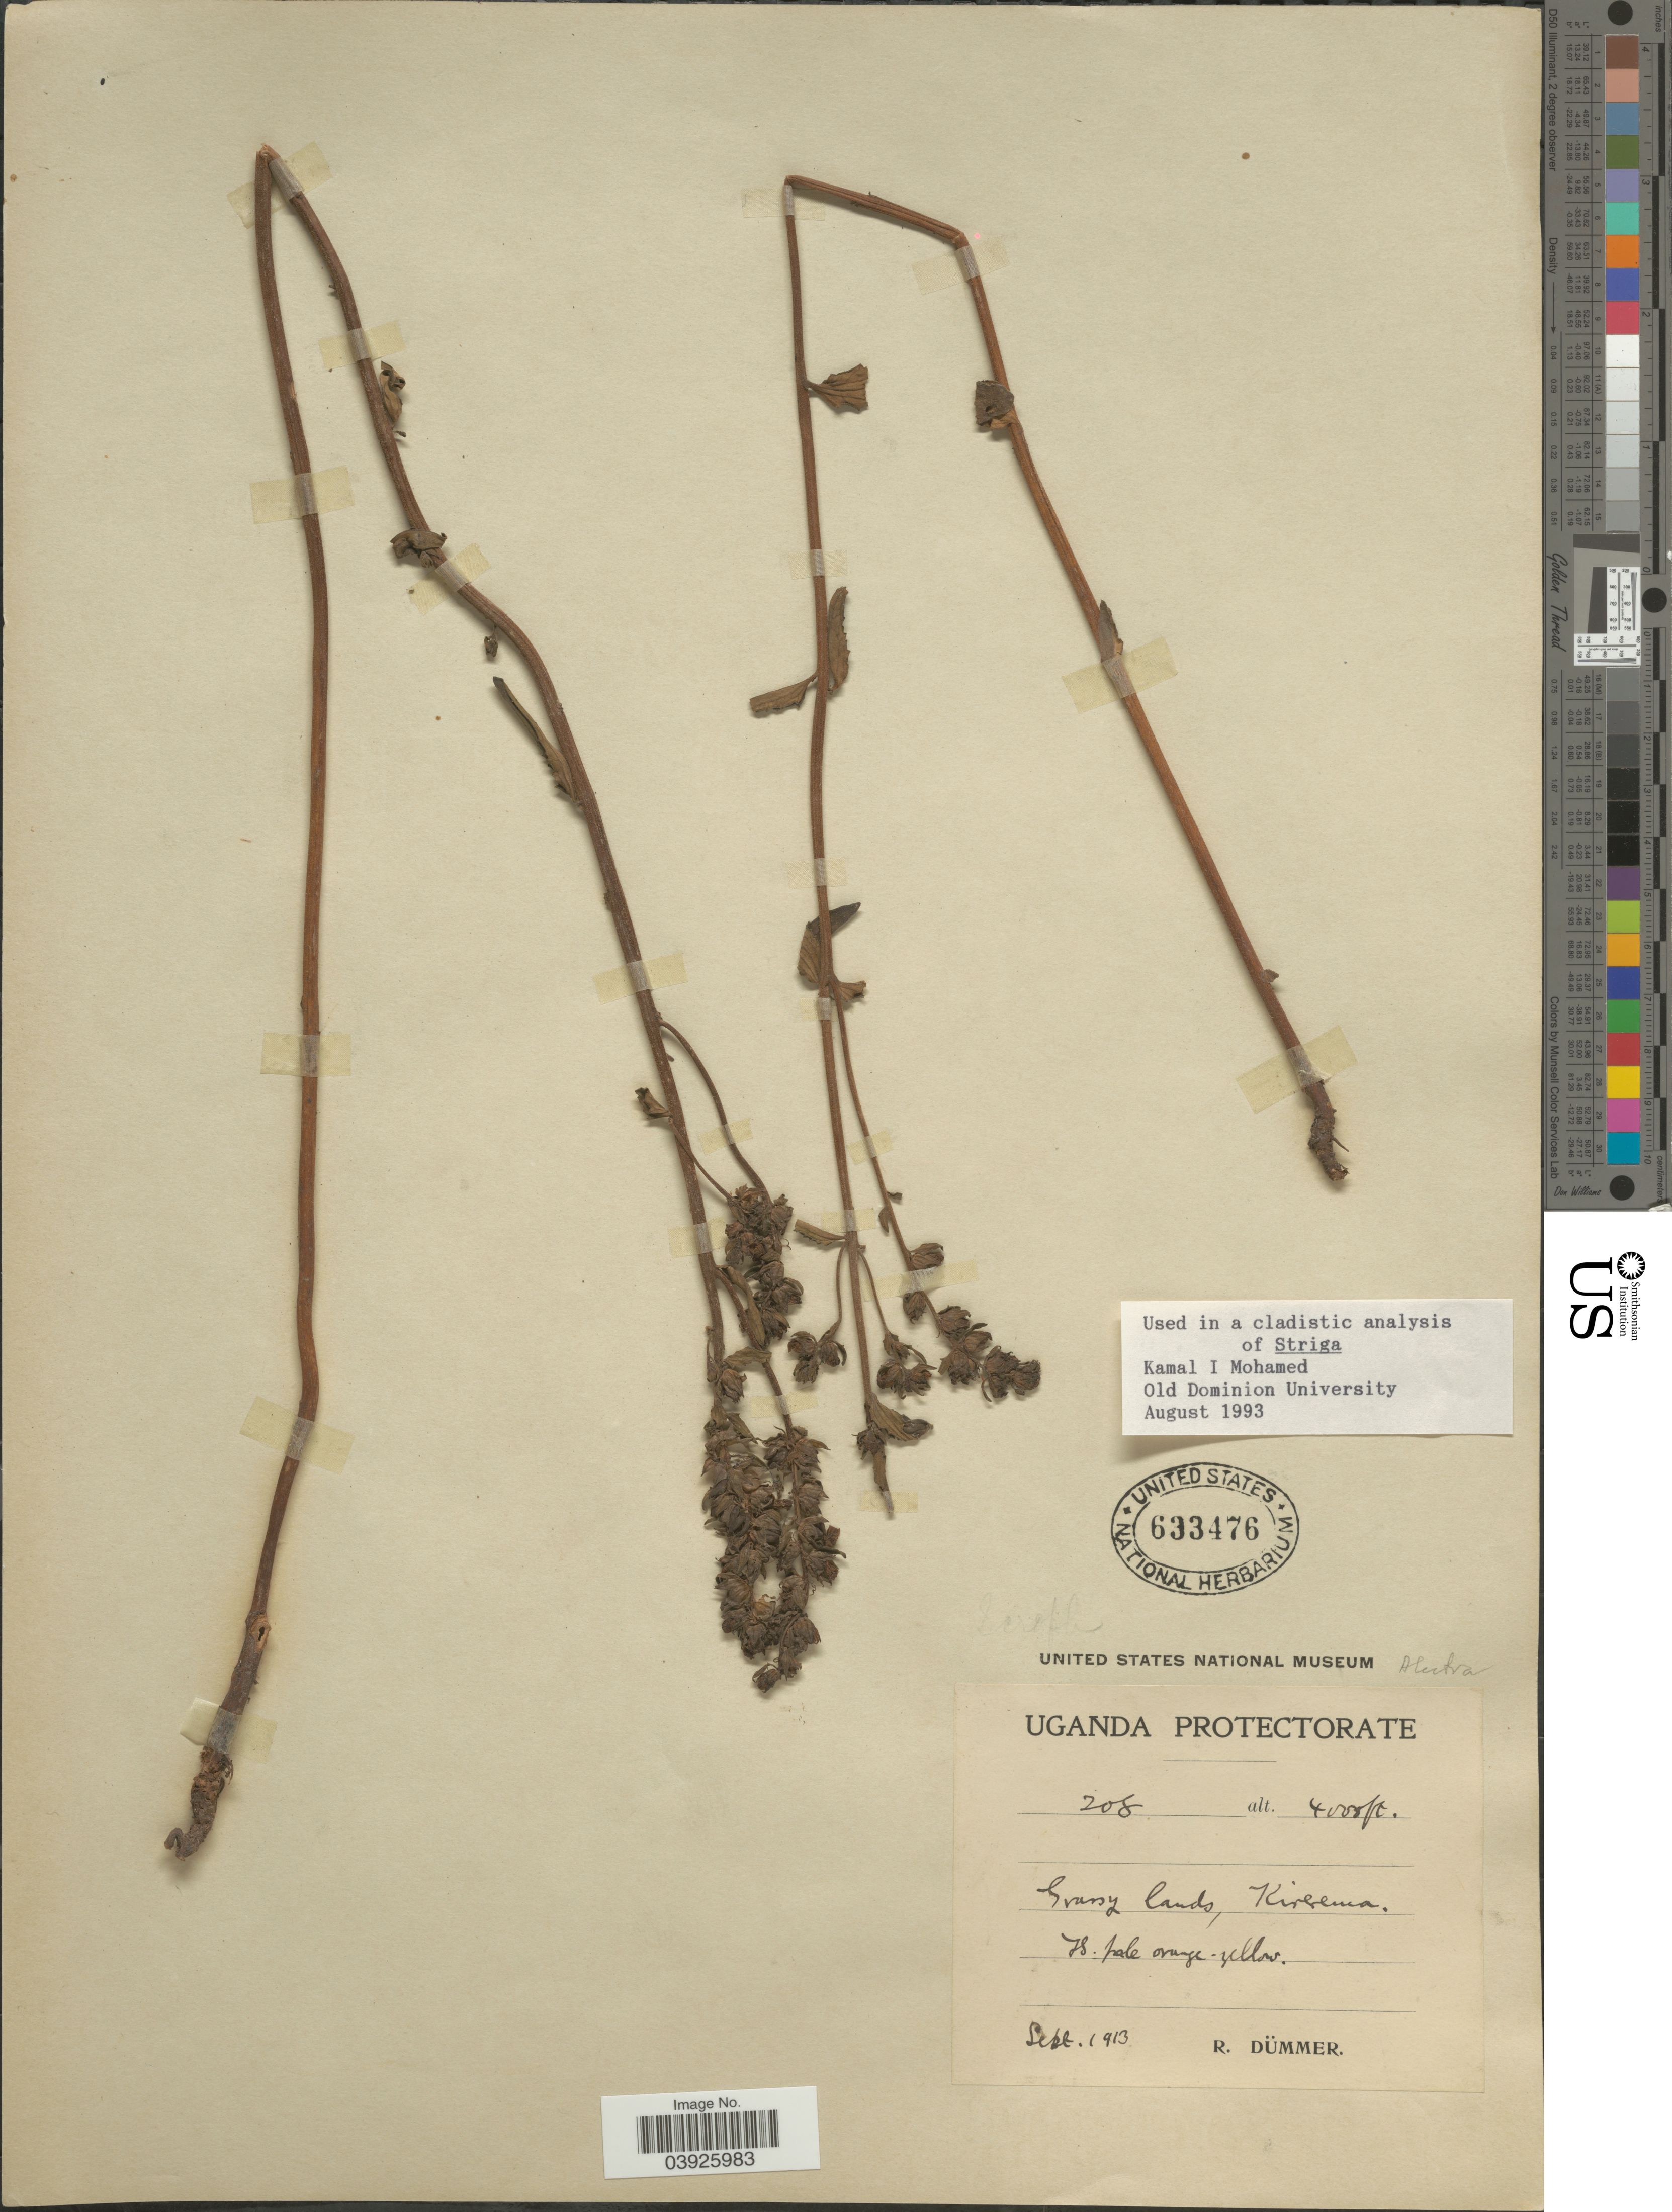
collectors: R. A. Dümmer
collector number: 208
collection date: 1913-09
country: Uganda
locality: Uganda Protectorate. Grassy lands, Kirsema.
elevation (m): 1219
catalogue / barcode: US 633476